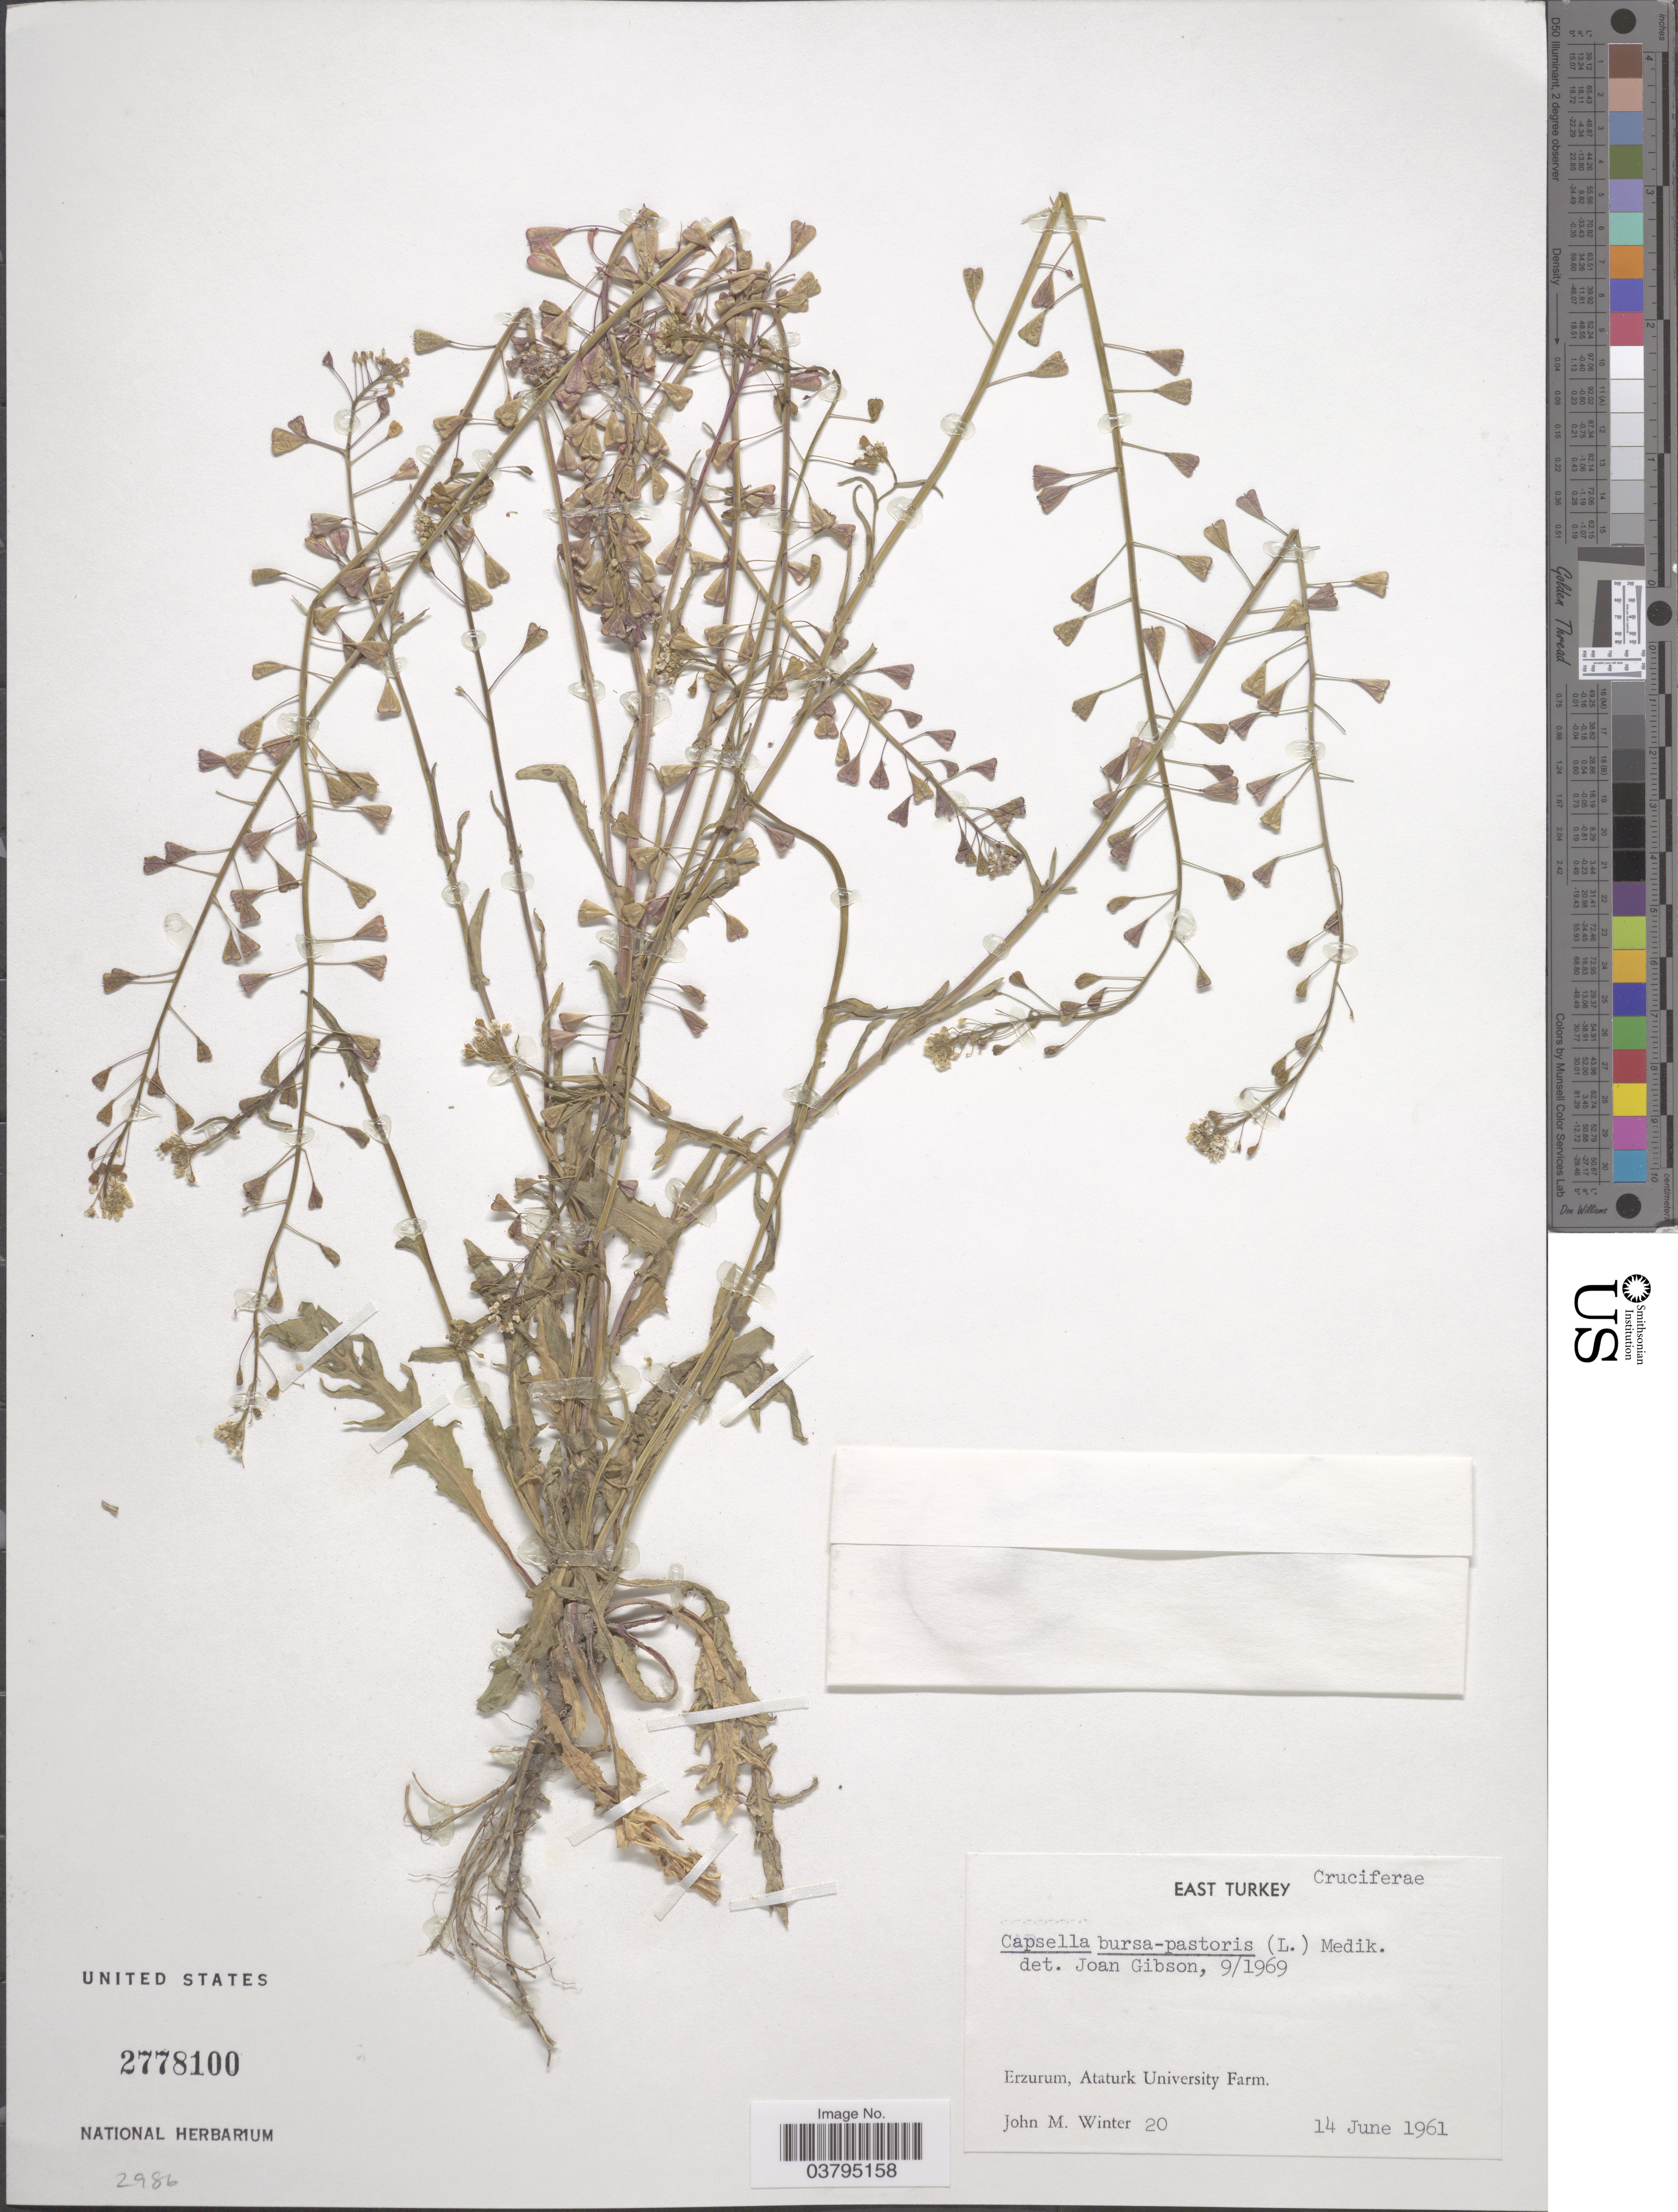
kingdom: Plantae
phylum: Tracheophyta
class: Magnoliopsida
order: Brassicales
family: Brassicaceae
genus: Capsella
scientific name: Capsella bursa-pastoris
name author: (L.) Medik.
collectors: J. M. Winter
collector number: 20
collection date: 1961-06-14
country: Turkey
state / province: Erzurum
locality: East Turkey. Ataturk University Farm.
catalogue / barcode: US 2778100